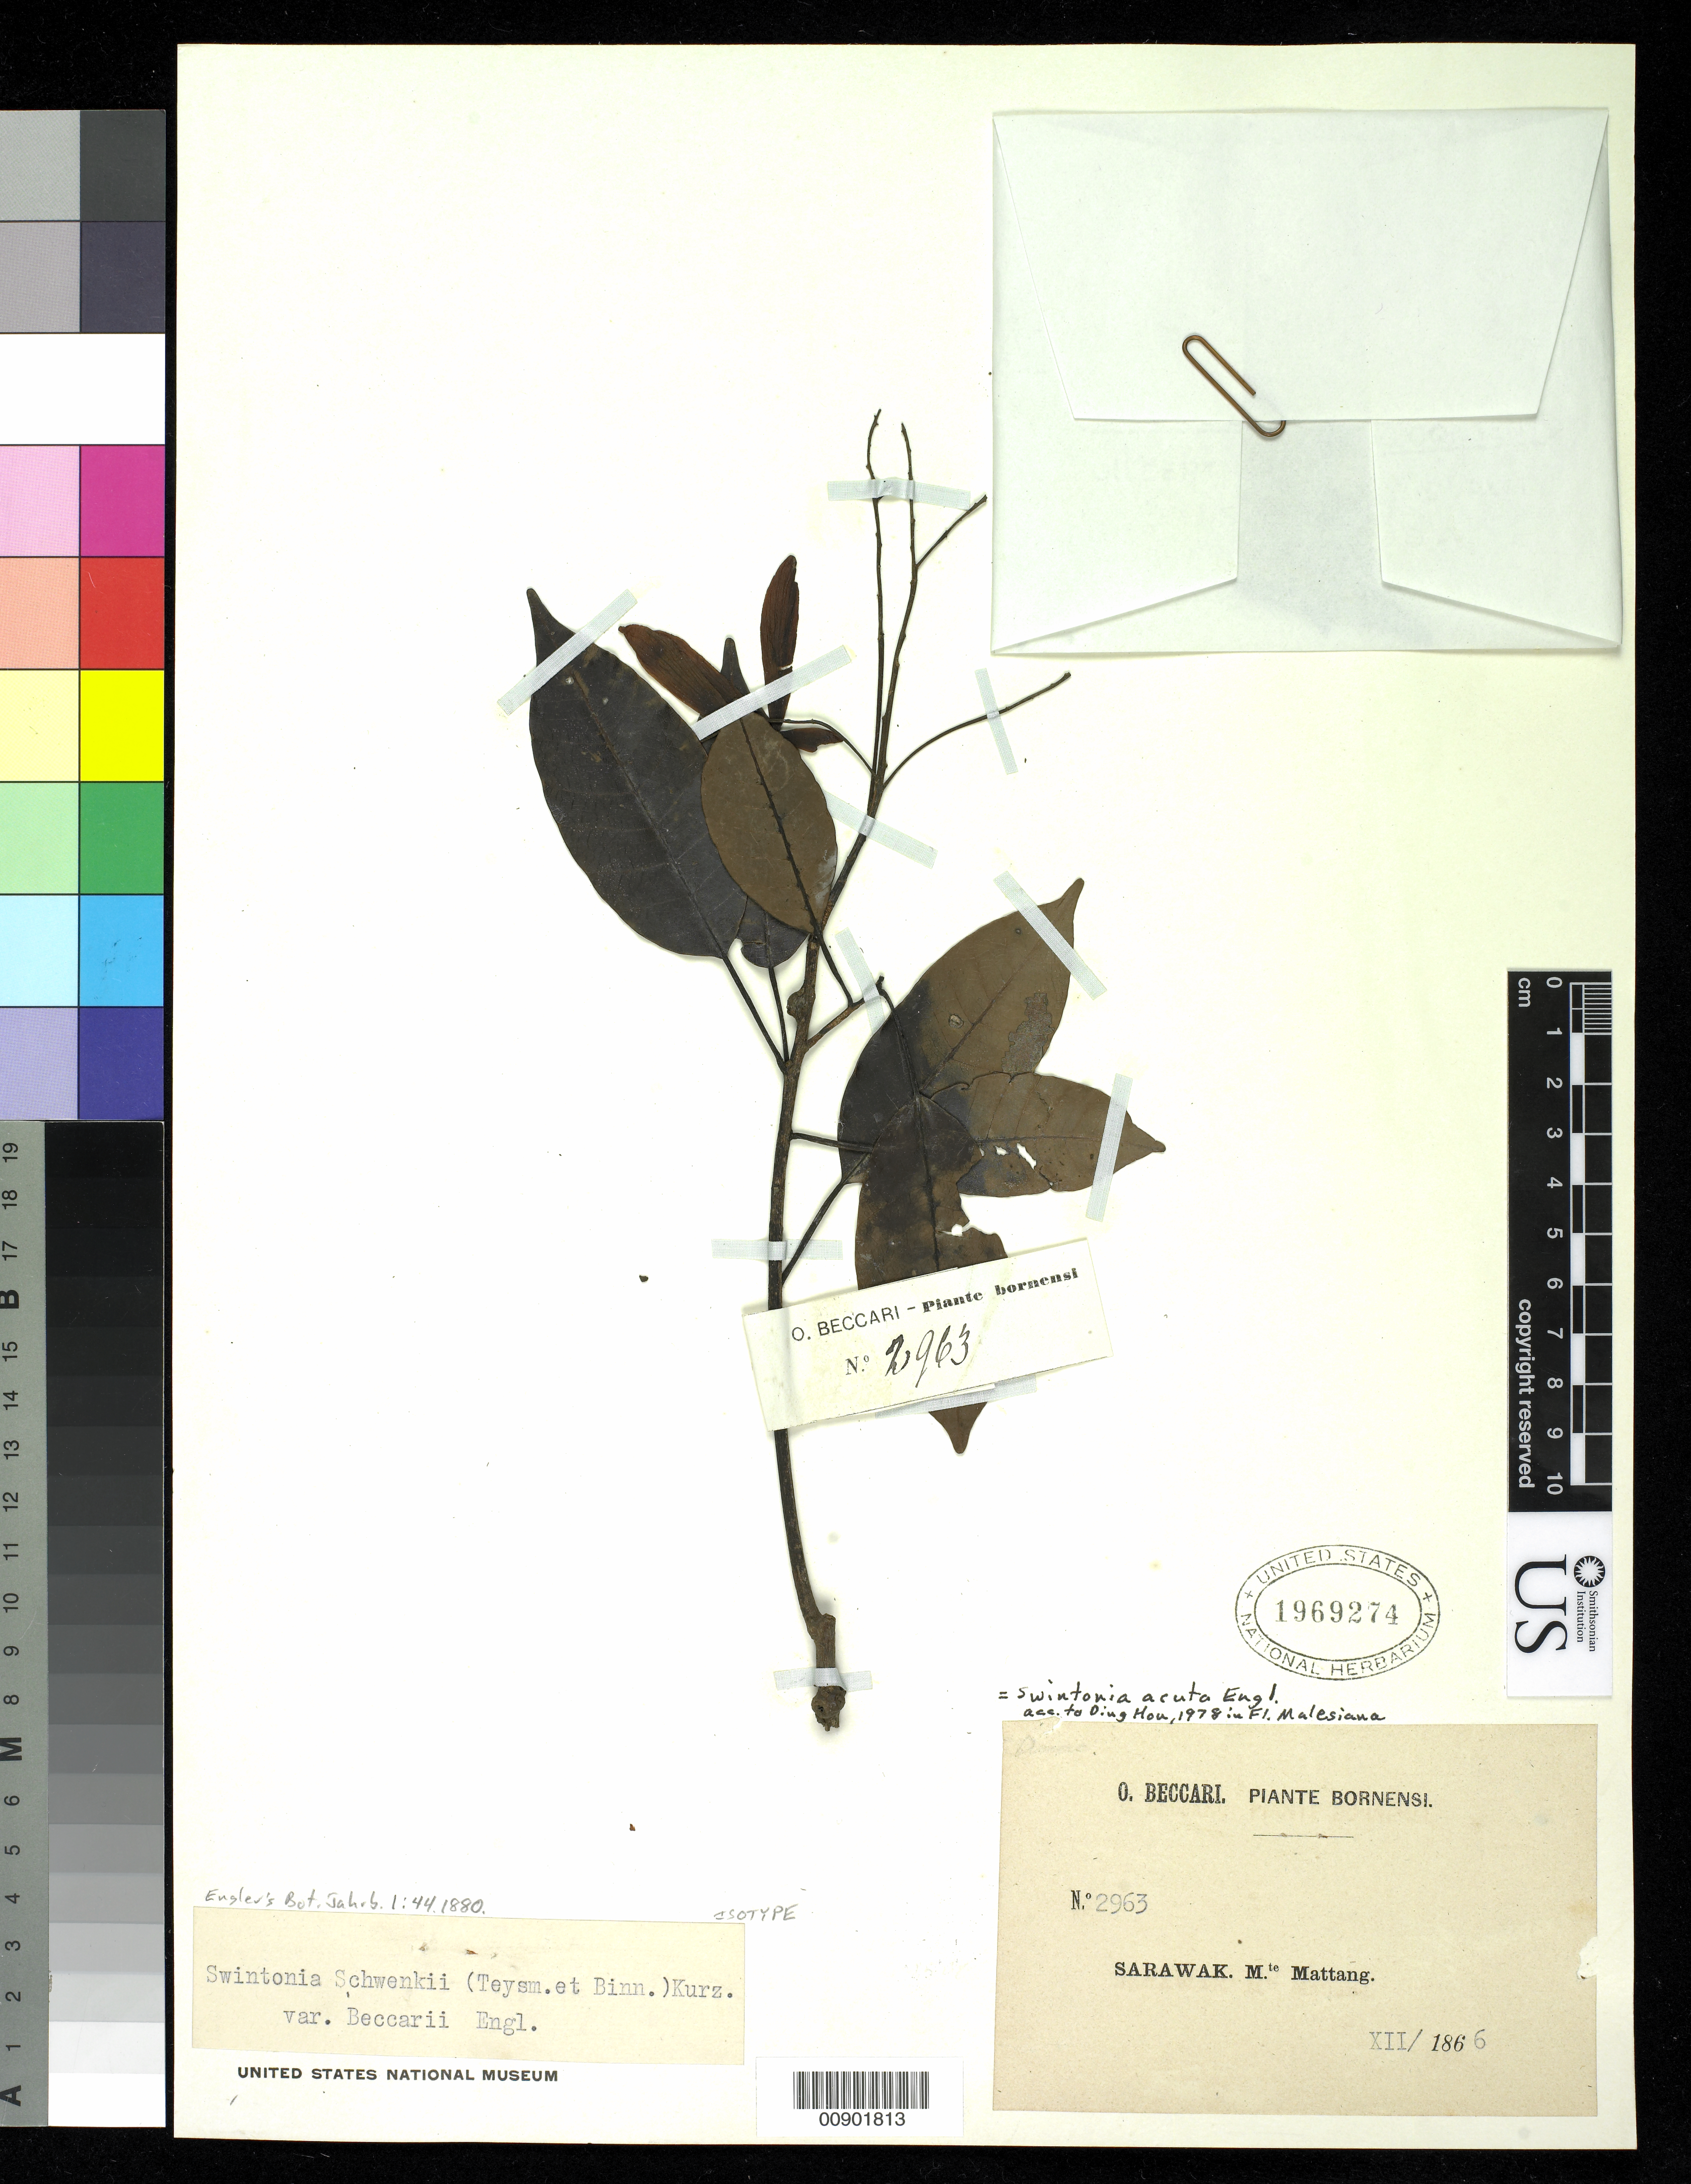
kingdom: Plantae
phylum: Tracheophyta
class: Magnoliopsida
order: Sapindales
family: Anacardiaceae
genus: Swintonia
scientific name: Swintonia schwenkii var. beccarii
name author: Engl.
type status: Isotype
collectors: O. Beccari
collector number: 2963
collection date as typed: Dec 1866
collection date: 1866-12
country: Malaysia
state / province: Sarawak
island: Borneo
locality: Sarawak. Mte. Mattang.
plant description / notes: Current name as cited by Ding Hou in Fl. Malesiana (1978).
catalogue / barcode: US 1969274